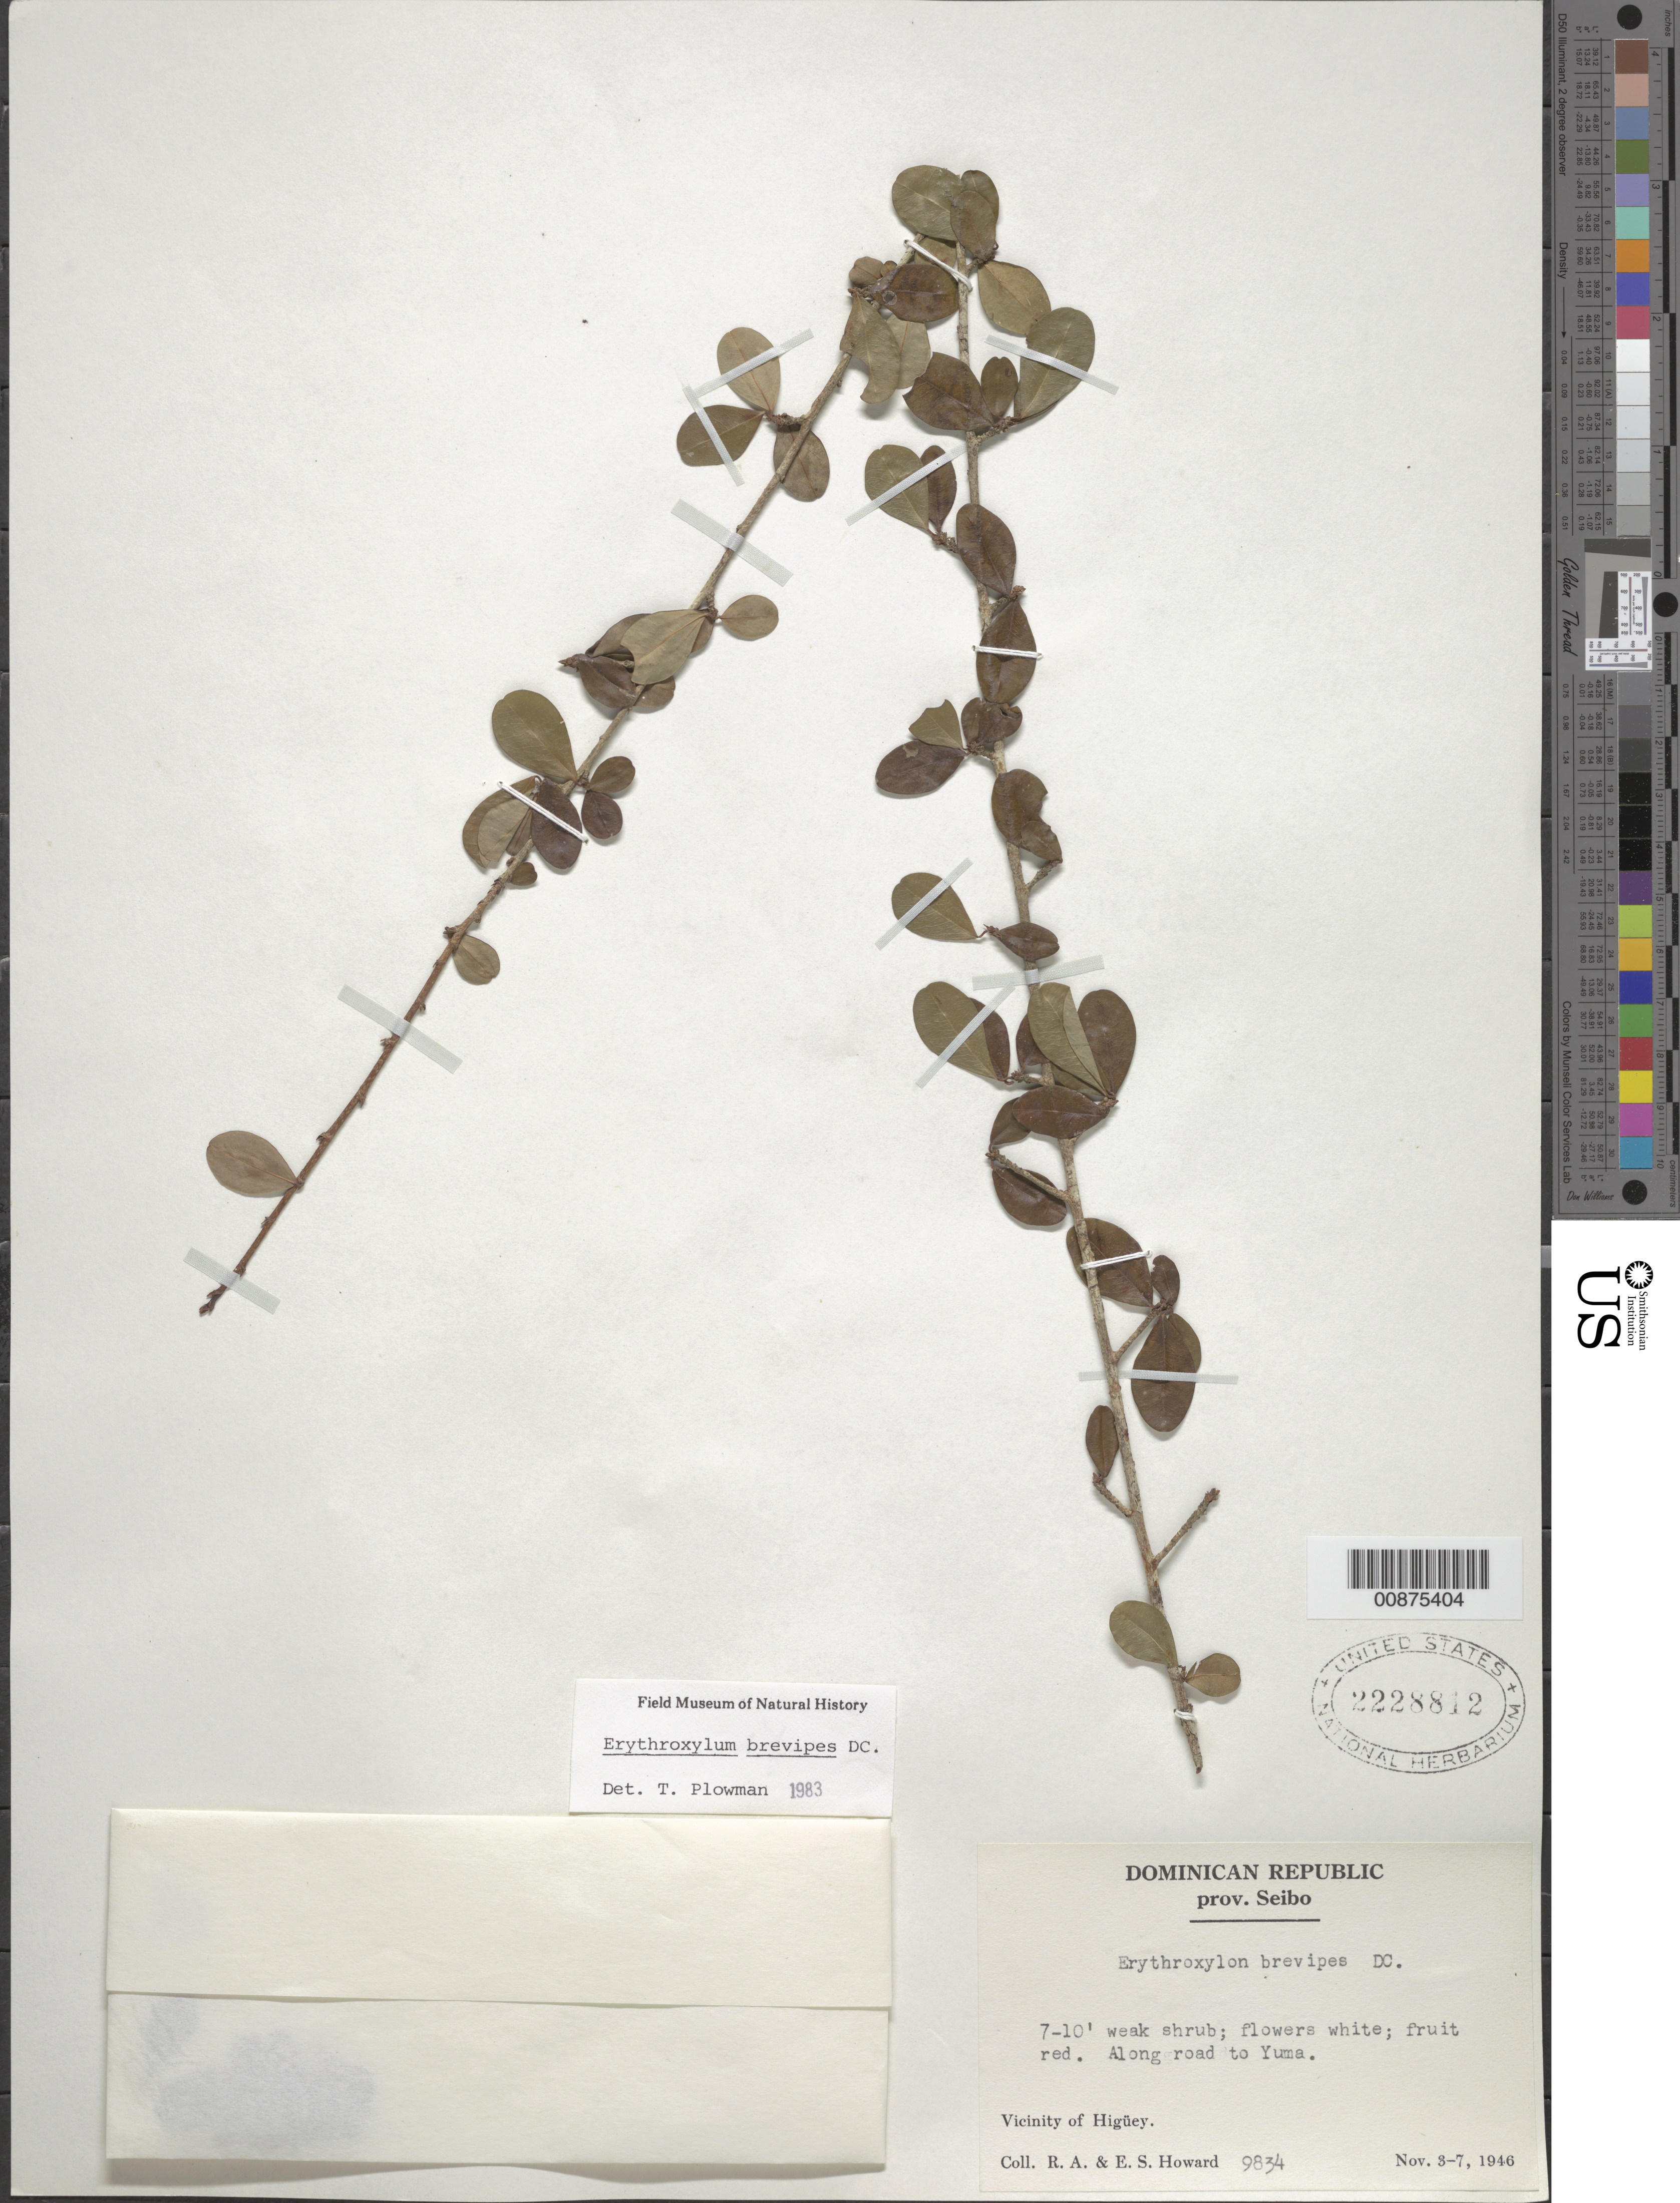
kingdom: Plantae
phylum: Tracheophyta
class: Magnoliopsida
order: Malpighiales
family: Erythroxylaceae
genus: Erythroxylum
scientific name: Erythroxylum brevipes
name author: DC.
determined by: Plowman, Timothy C.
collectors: R. A. Howard & E. S. Howard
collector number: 9834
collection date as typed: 03 Nov 1946 to 07 Nov 1946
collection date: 1946-11-03/1946-11-07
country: Dominican Republic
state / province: El Seibo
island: Hispaniola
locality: Along road to Yuma. Vicinity of Higüey.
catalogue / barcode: US 2228812